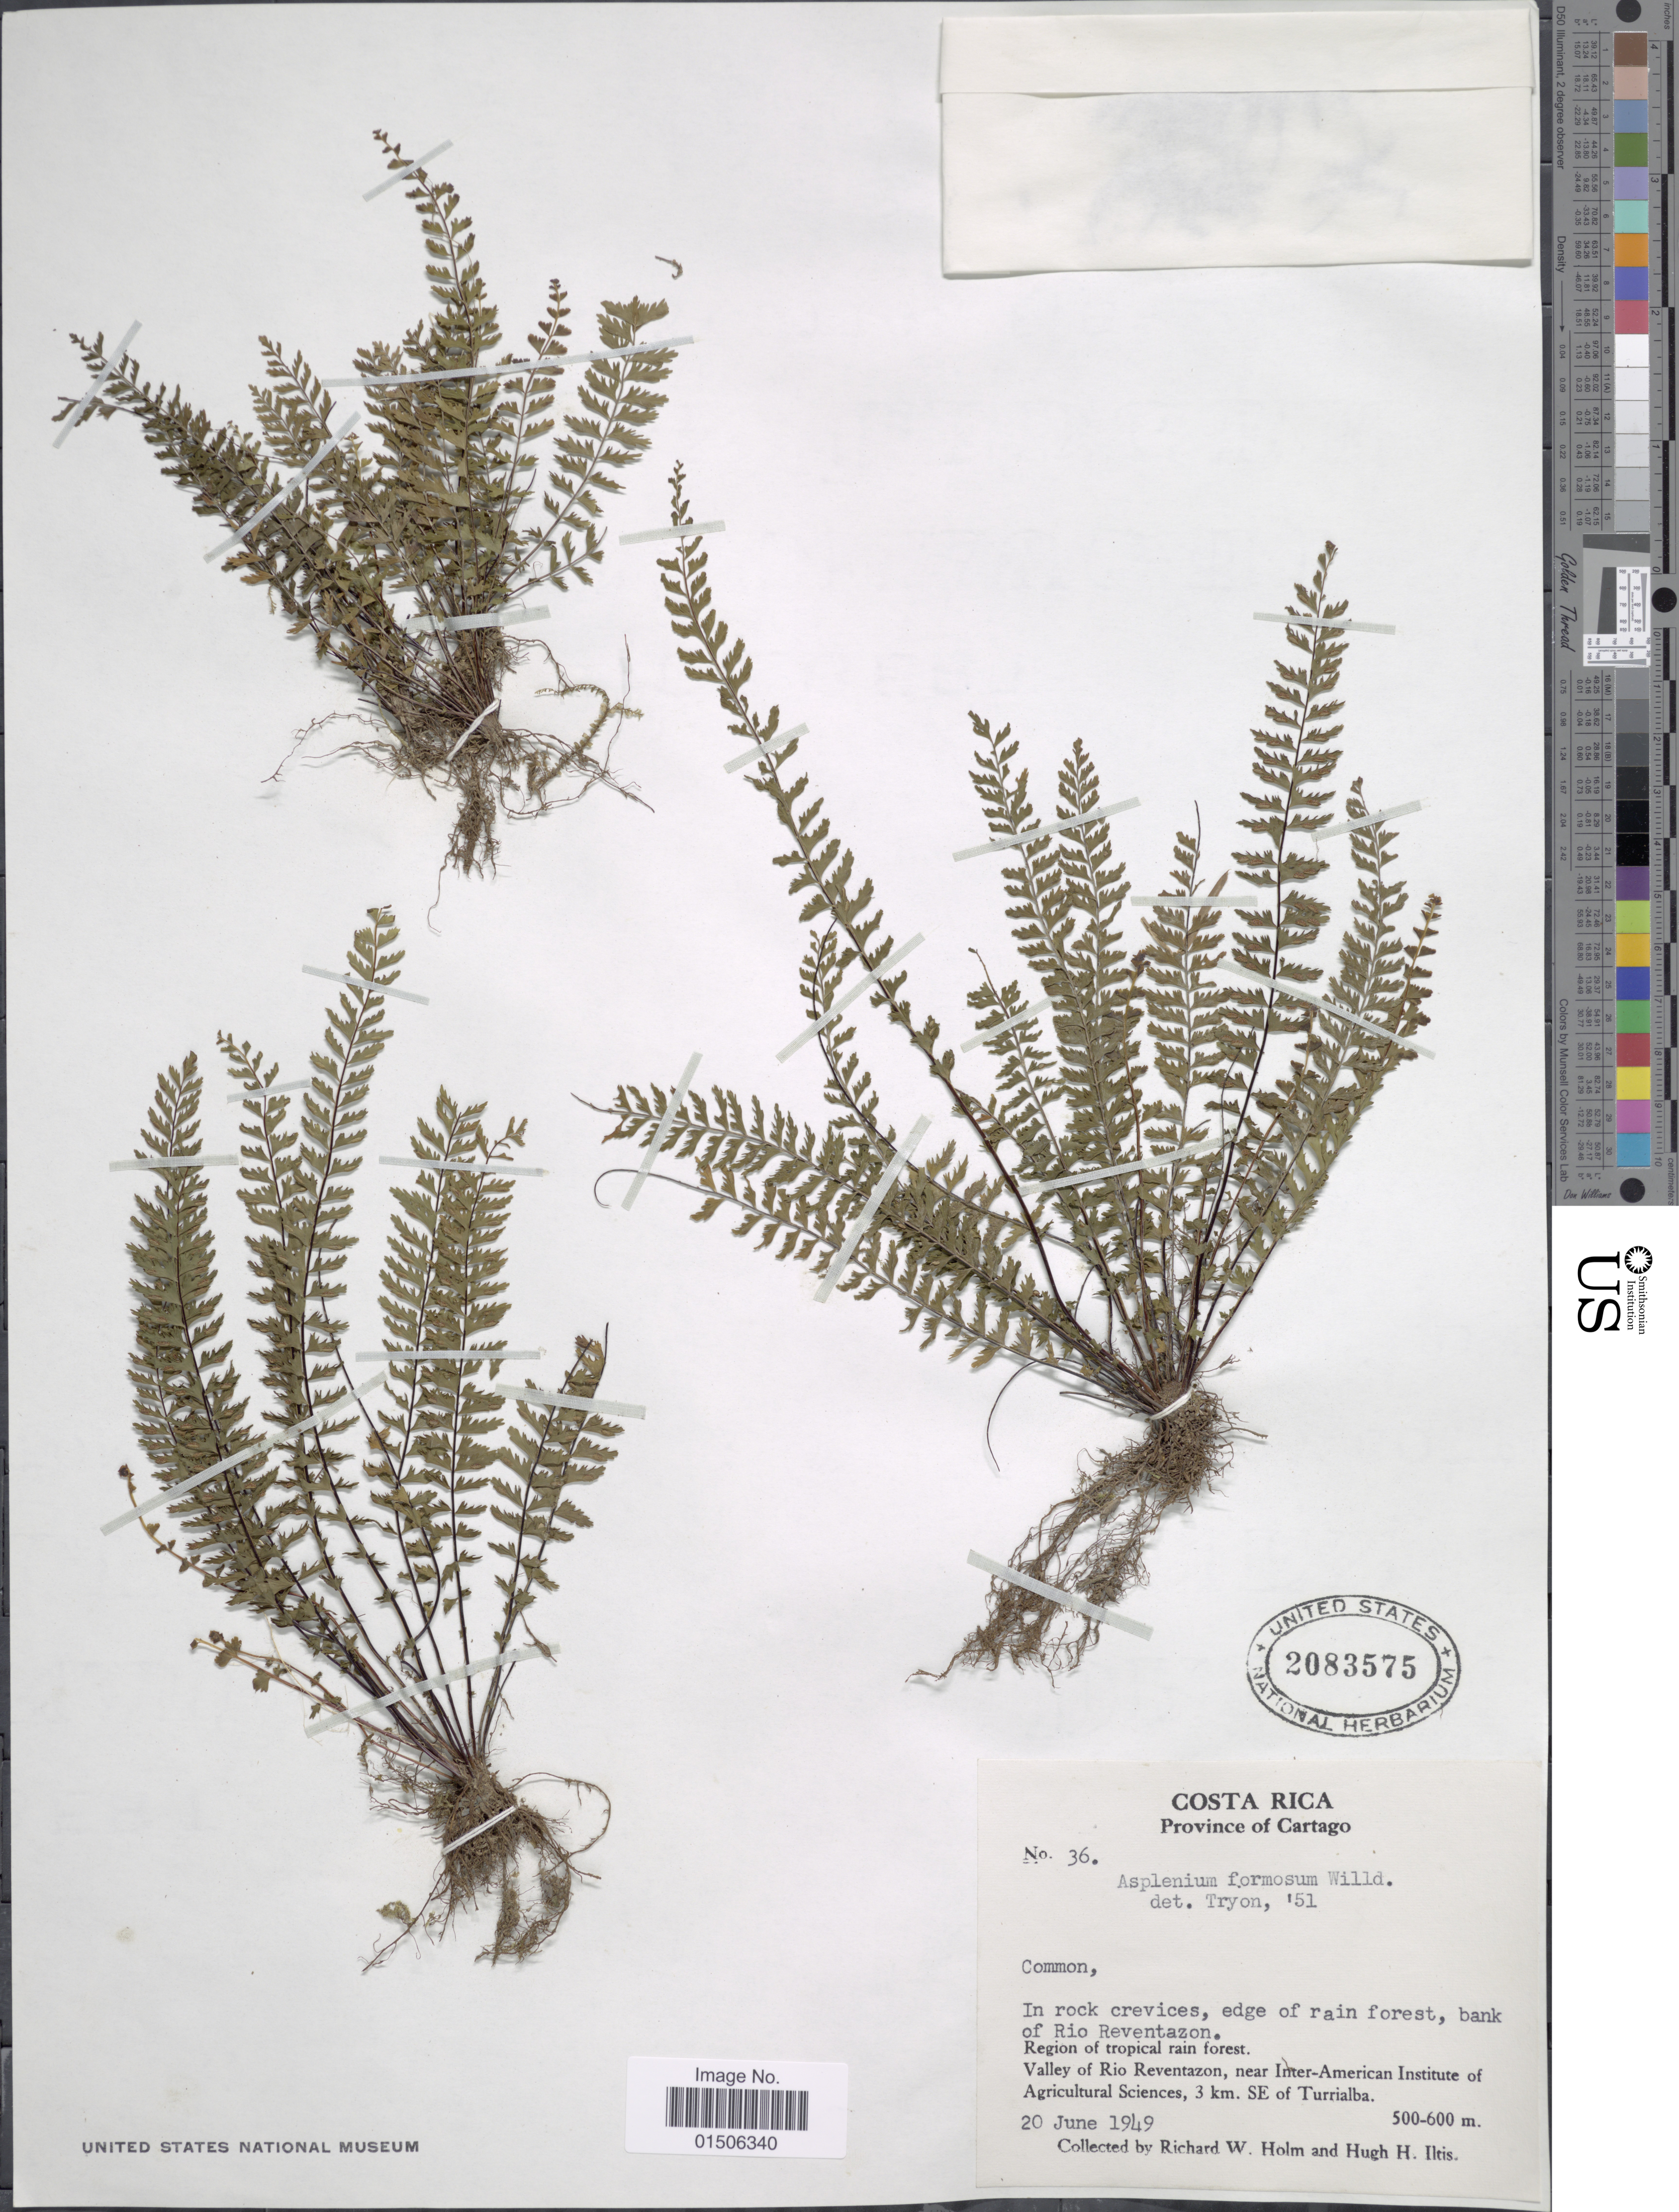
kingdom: Plantae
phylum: Tracheophyta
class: Polypodiopsida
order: Polypodiales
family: Aspleniaceae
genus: Asplenium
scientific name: Asplenium formosum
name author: Willd.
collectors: R. W. Holm & H. H. Iltis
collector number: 36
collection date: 1949-06-20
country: Costa Rica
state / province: Cartago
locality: Edge of rain forest, bank of rio Reventazon, Region of topical rain forest. Valley of Rio Reventazon, near Inter-American Institute of Agricultural Sciences, 3 km. SE of Turrialba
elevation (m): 500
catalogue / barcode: US 2083575